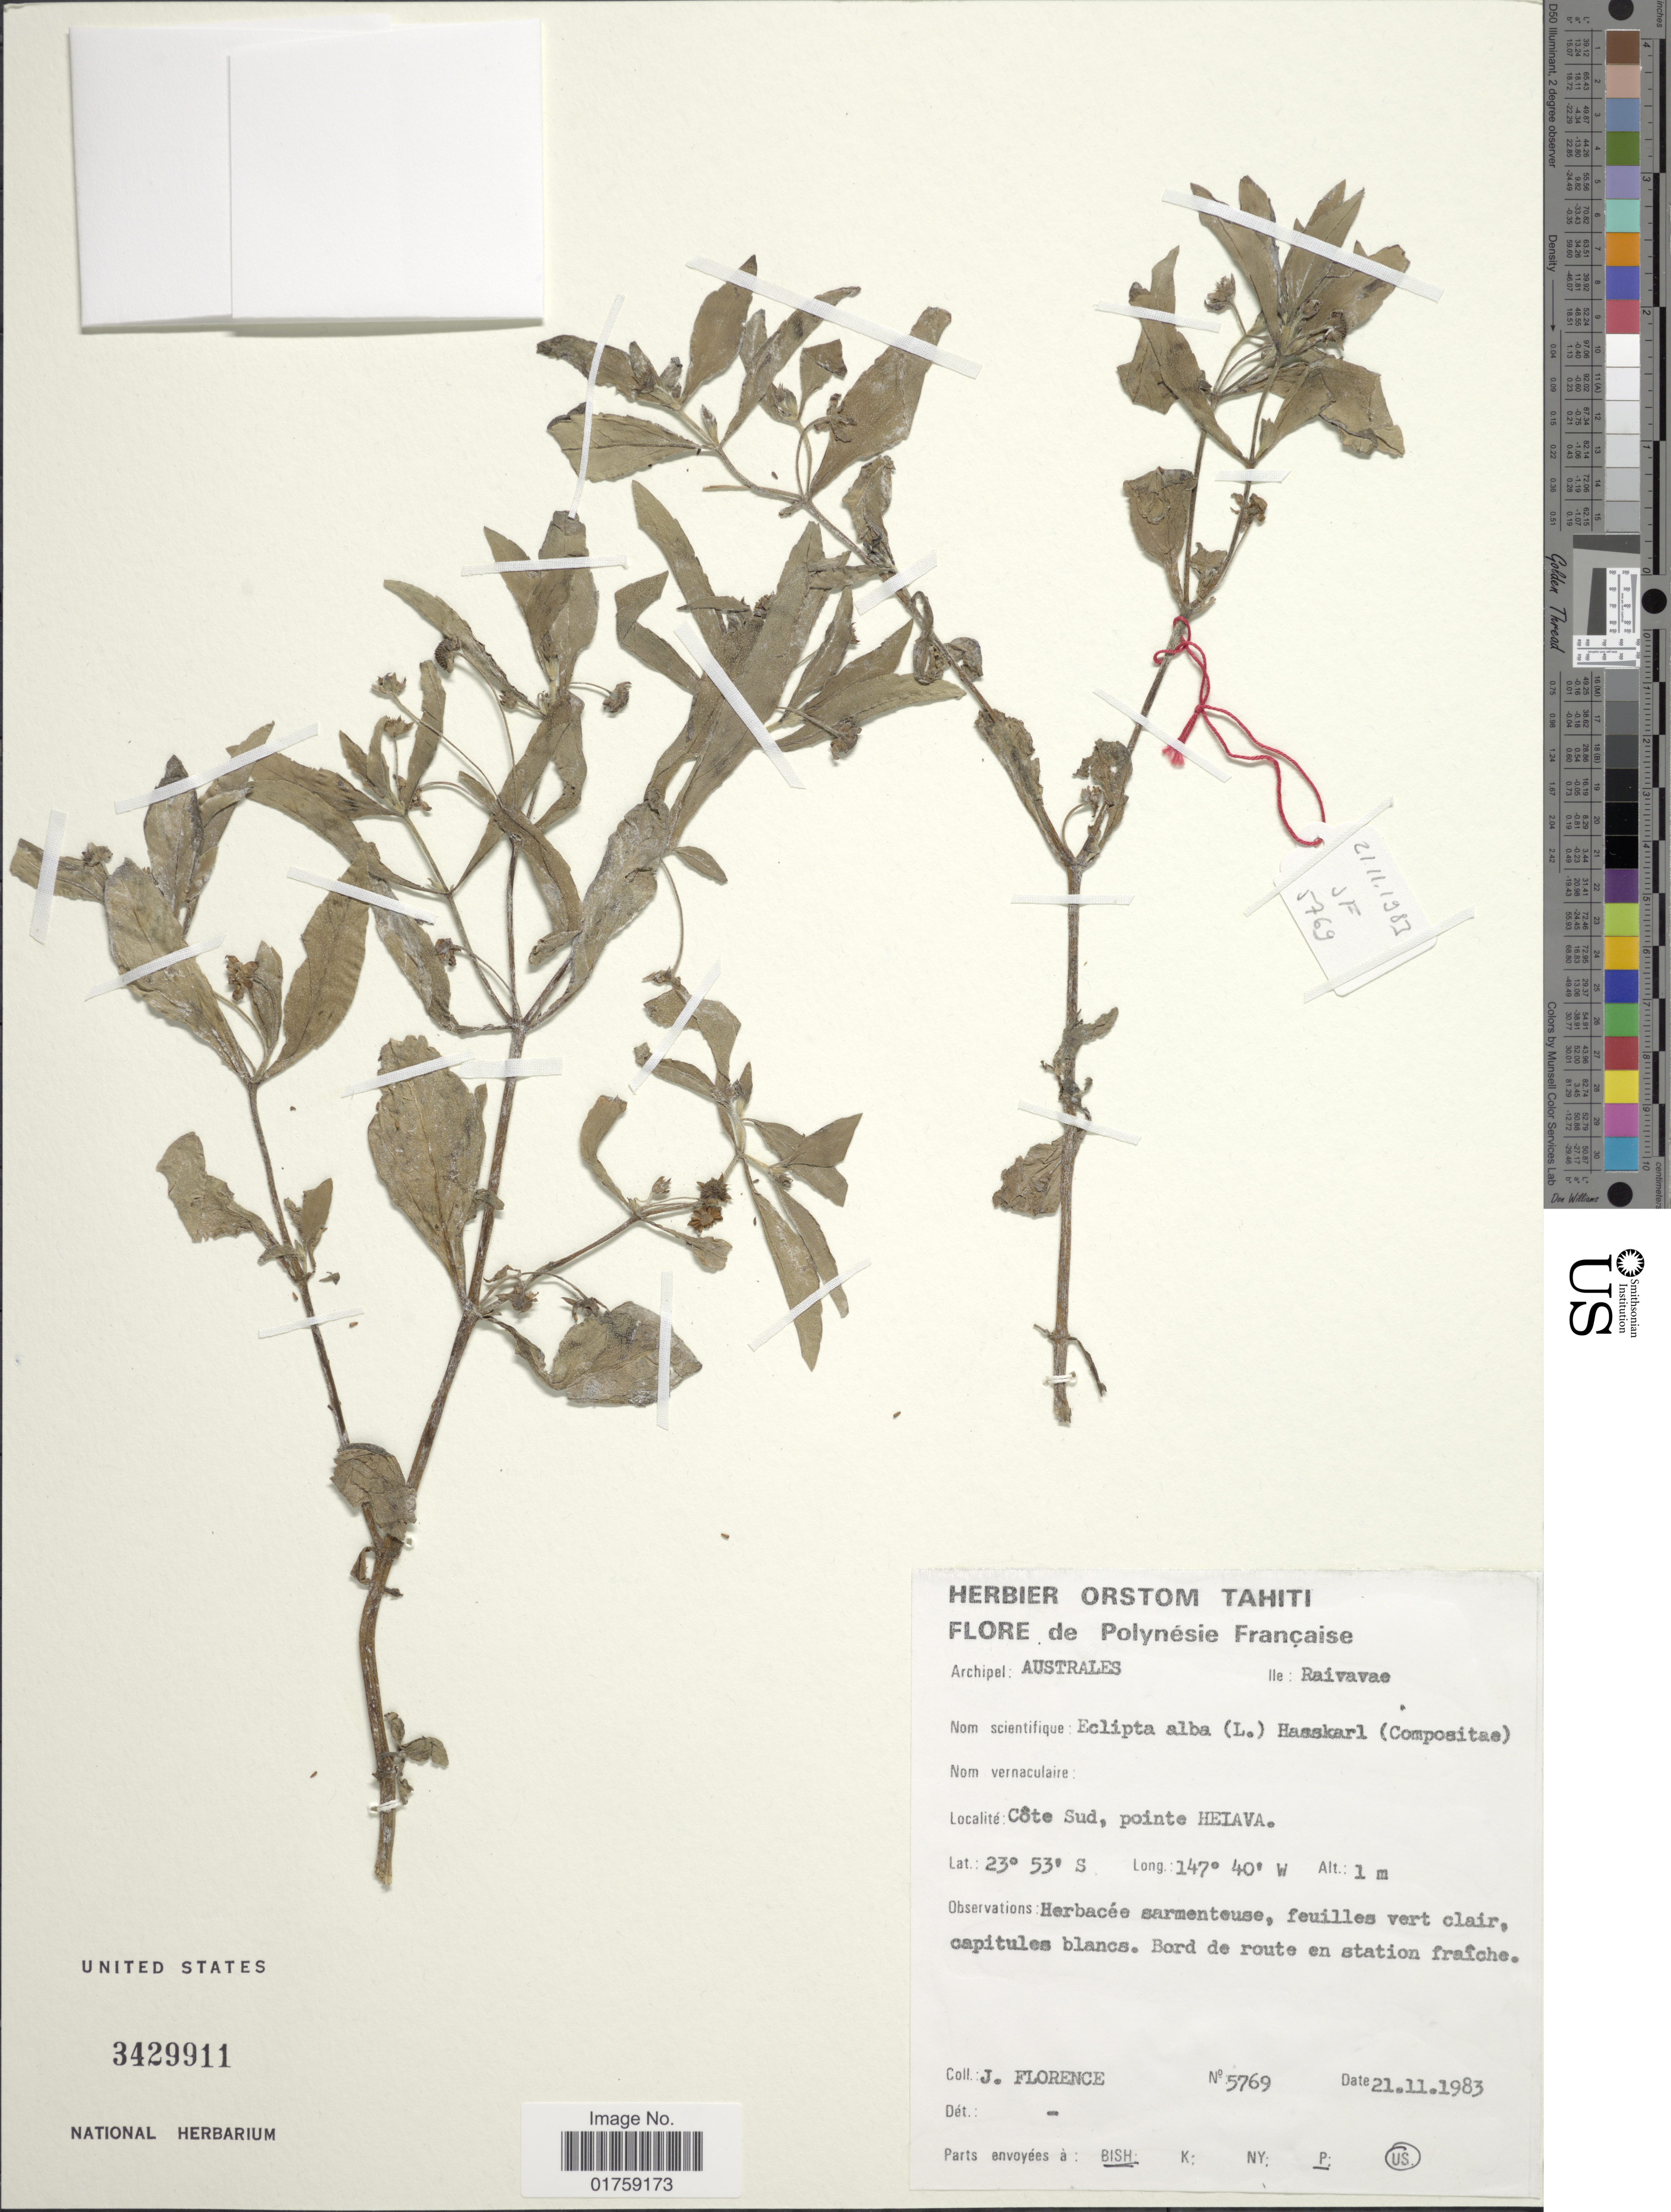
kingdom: Plantae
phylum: Tracheophyta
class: Magnoliopsida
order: Asterales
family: Asteraceae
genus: Eclipta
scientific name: Eclipta prostrata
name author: (L.) L.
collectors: J. Florence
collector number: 5769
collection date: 1983-11-21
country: French Polynesia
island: Raivavae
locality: Polynesie Française. Archipel: Australes. Ile: Raivavae. Cote Sud, pointe Heava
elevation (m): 1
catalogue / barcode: US 3429911